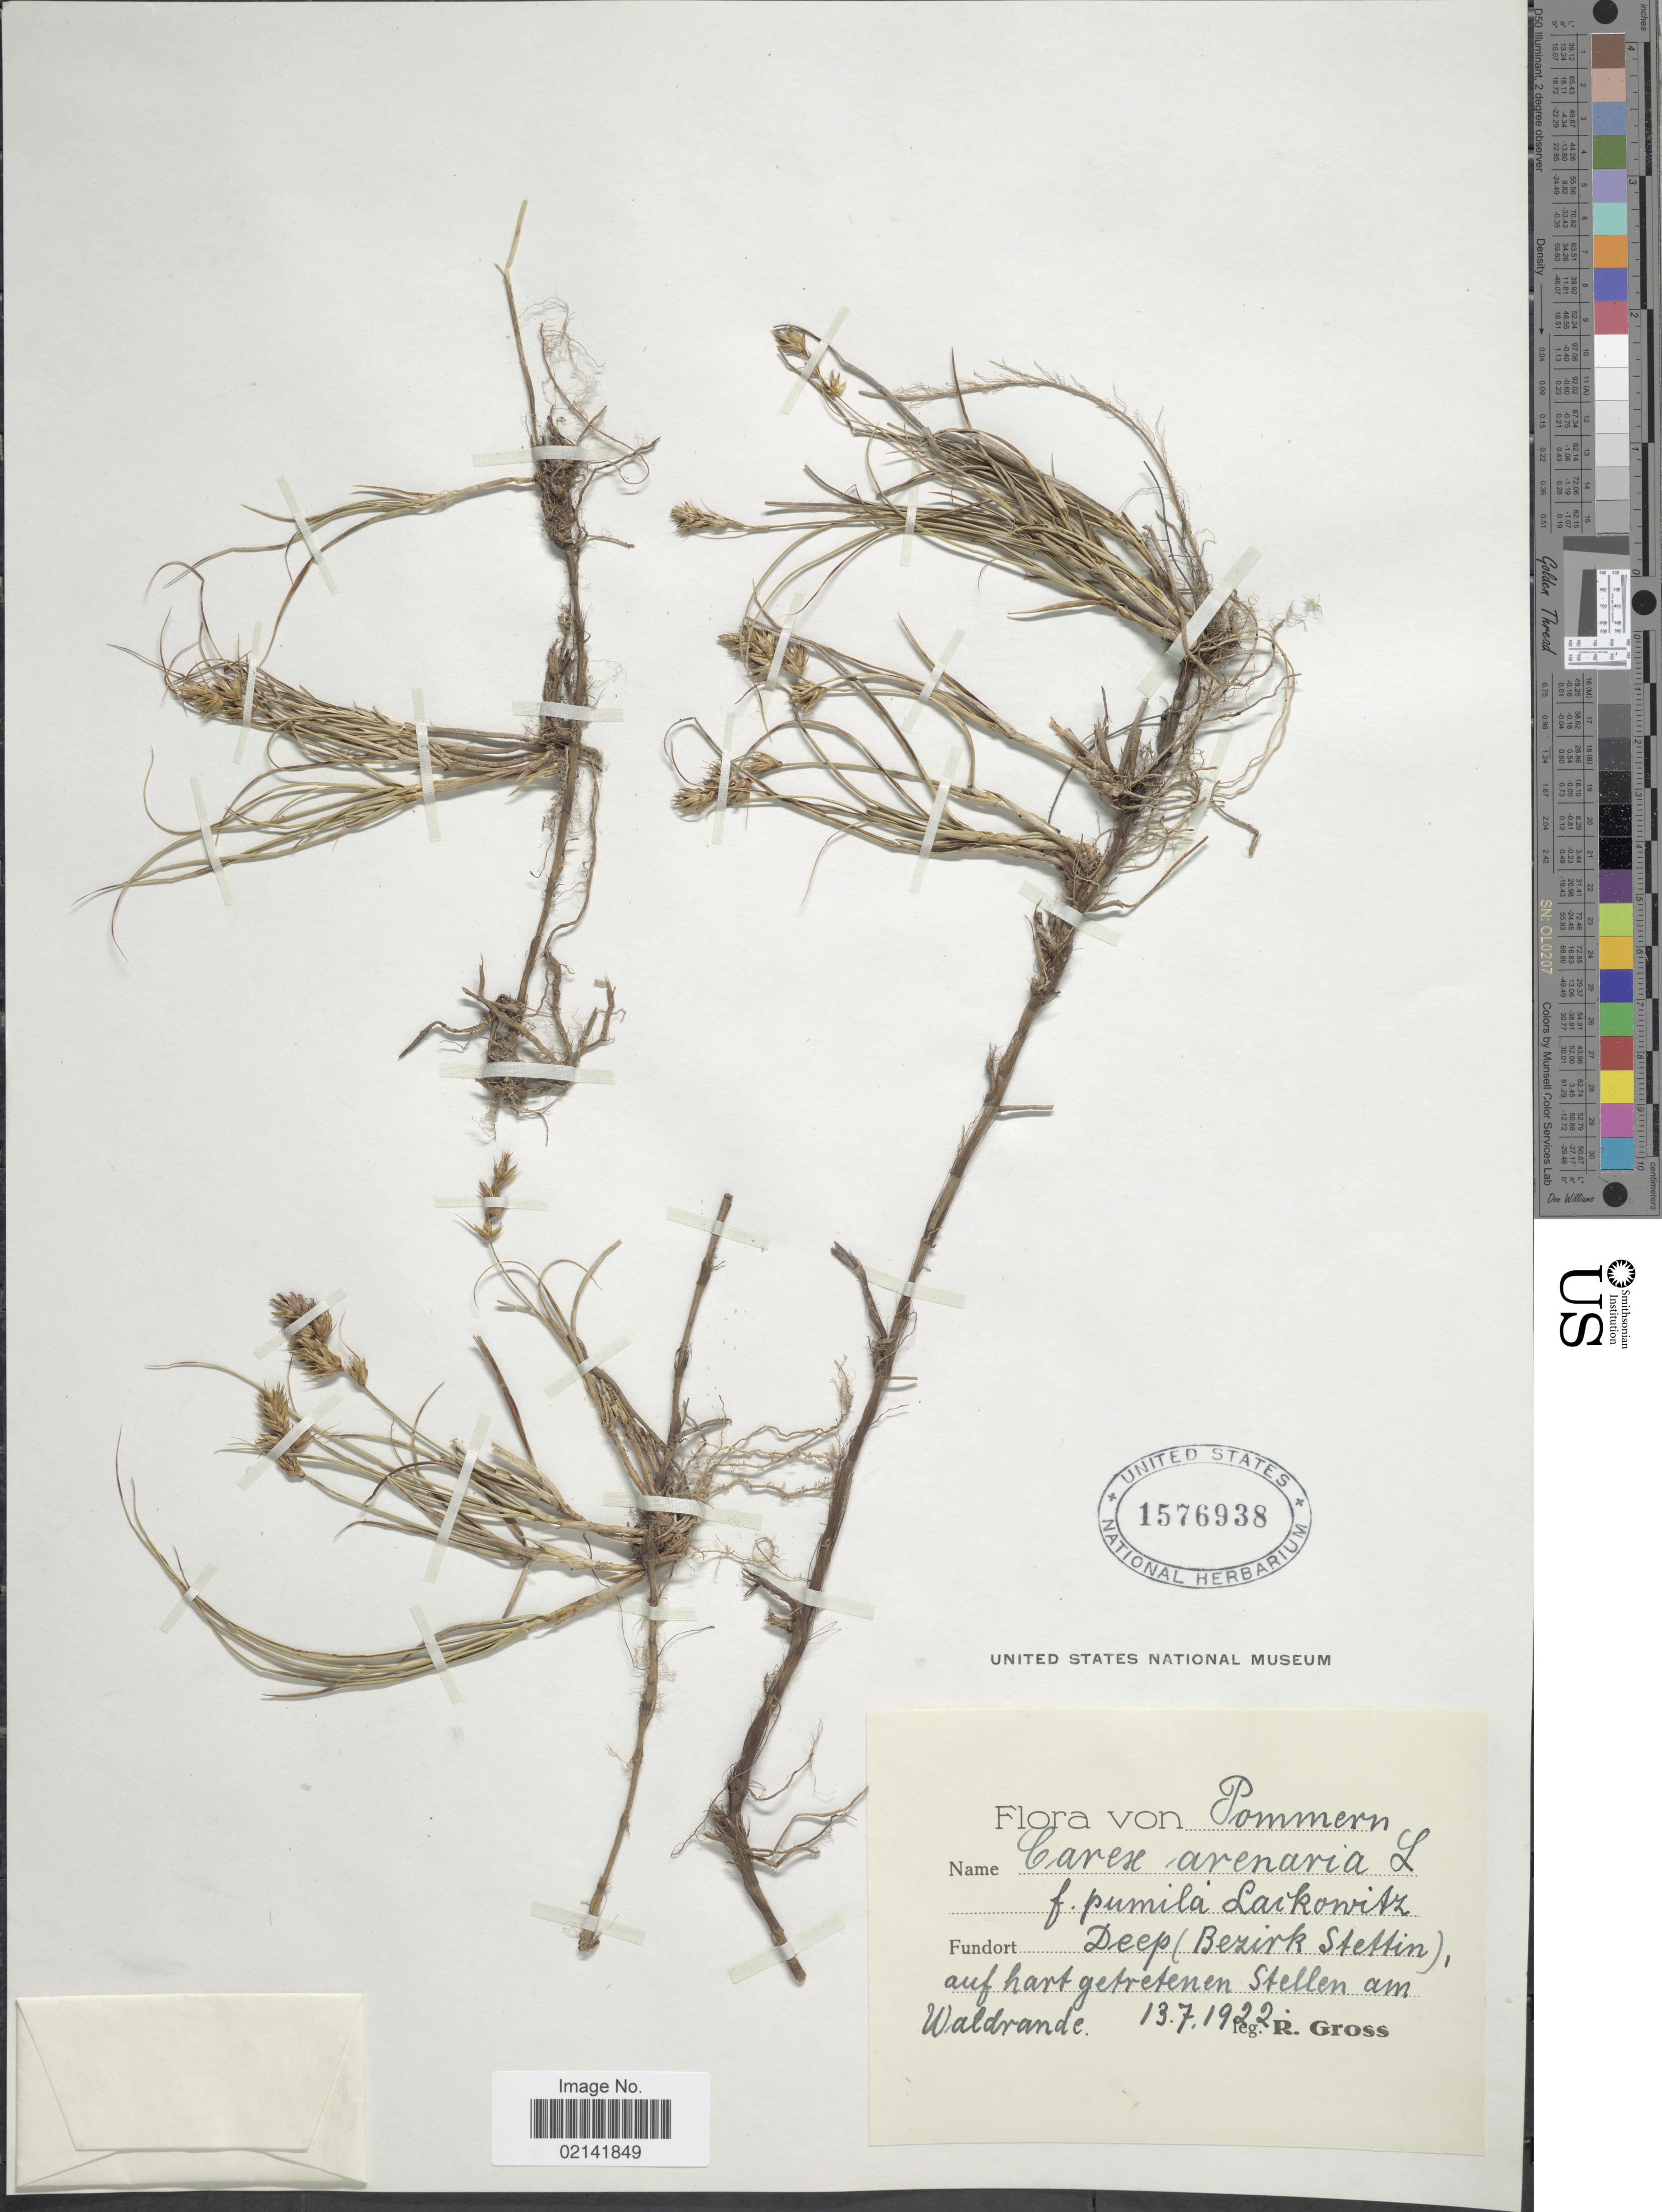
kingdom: Plantae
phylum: Tracheophyta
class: Liliopsida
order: Poales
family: Cyperaceae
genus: Carex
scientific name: Carex arenaria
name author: L.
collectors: R. Gross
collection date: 1922-07-13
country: Germany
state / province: Bayern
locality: Pommern. Deep (Bezirk Stettin), auf hart getretenen Stellen am Waldrande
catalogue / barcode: US 1576938